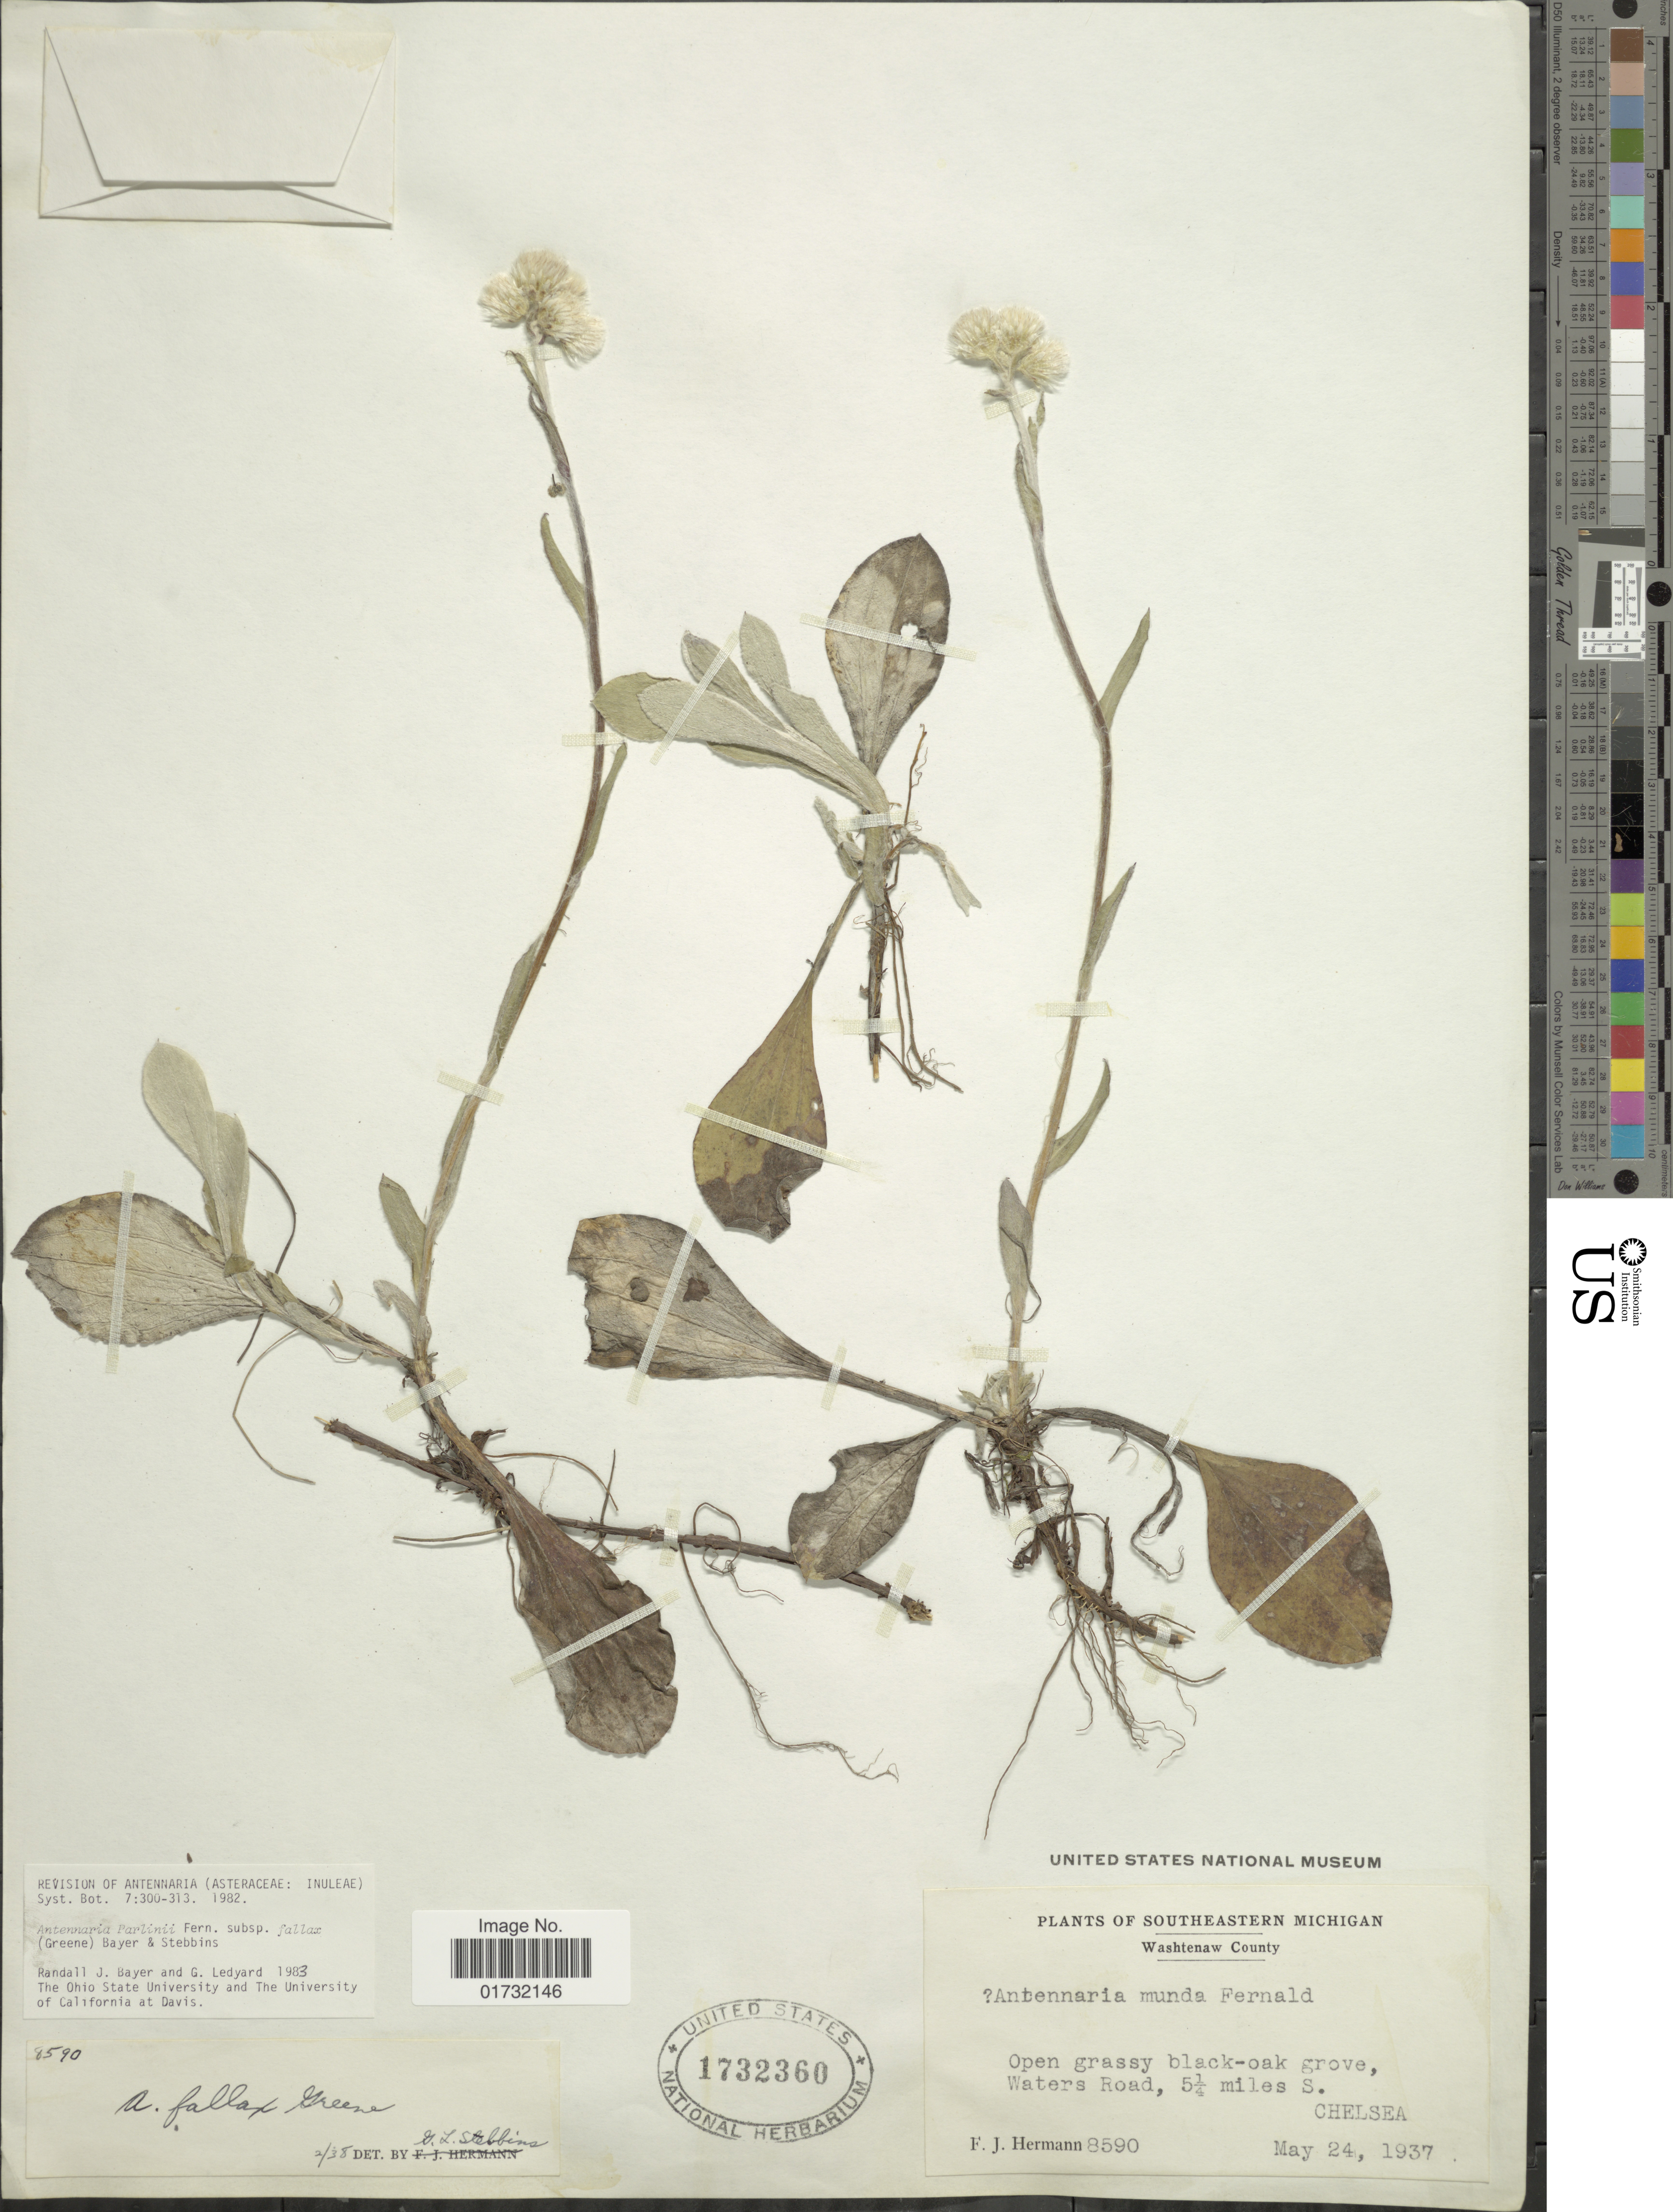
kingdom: Plantae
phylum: Tracheophyta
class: Magnoliopsida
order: Asterales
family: Asteraceae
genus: Antennaria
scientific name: Antennaria parlinii subsp. fallax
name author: (Greene) R.J. Bayer & Stebbins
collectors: F. J. Hermann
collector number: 8590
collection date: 1937-05-24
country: United States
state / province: Michigan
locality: Southeastern Michigan. Washtenaw County. Waters Road, 5¼ miles S. Chelsea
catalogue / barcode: US 1732360